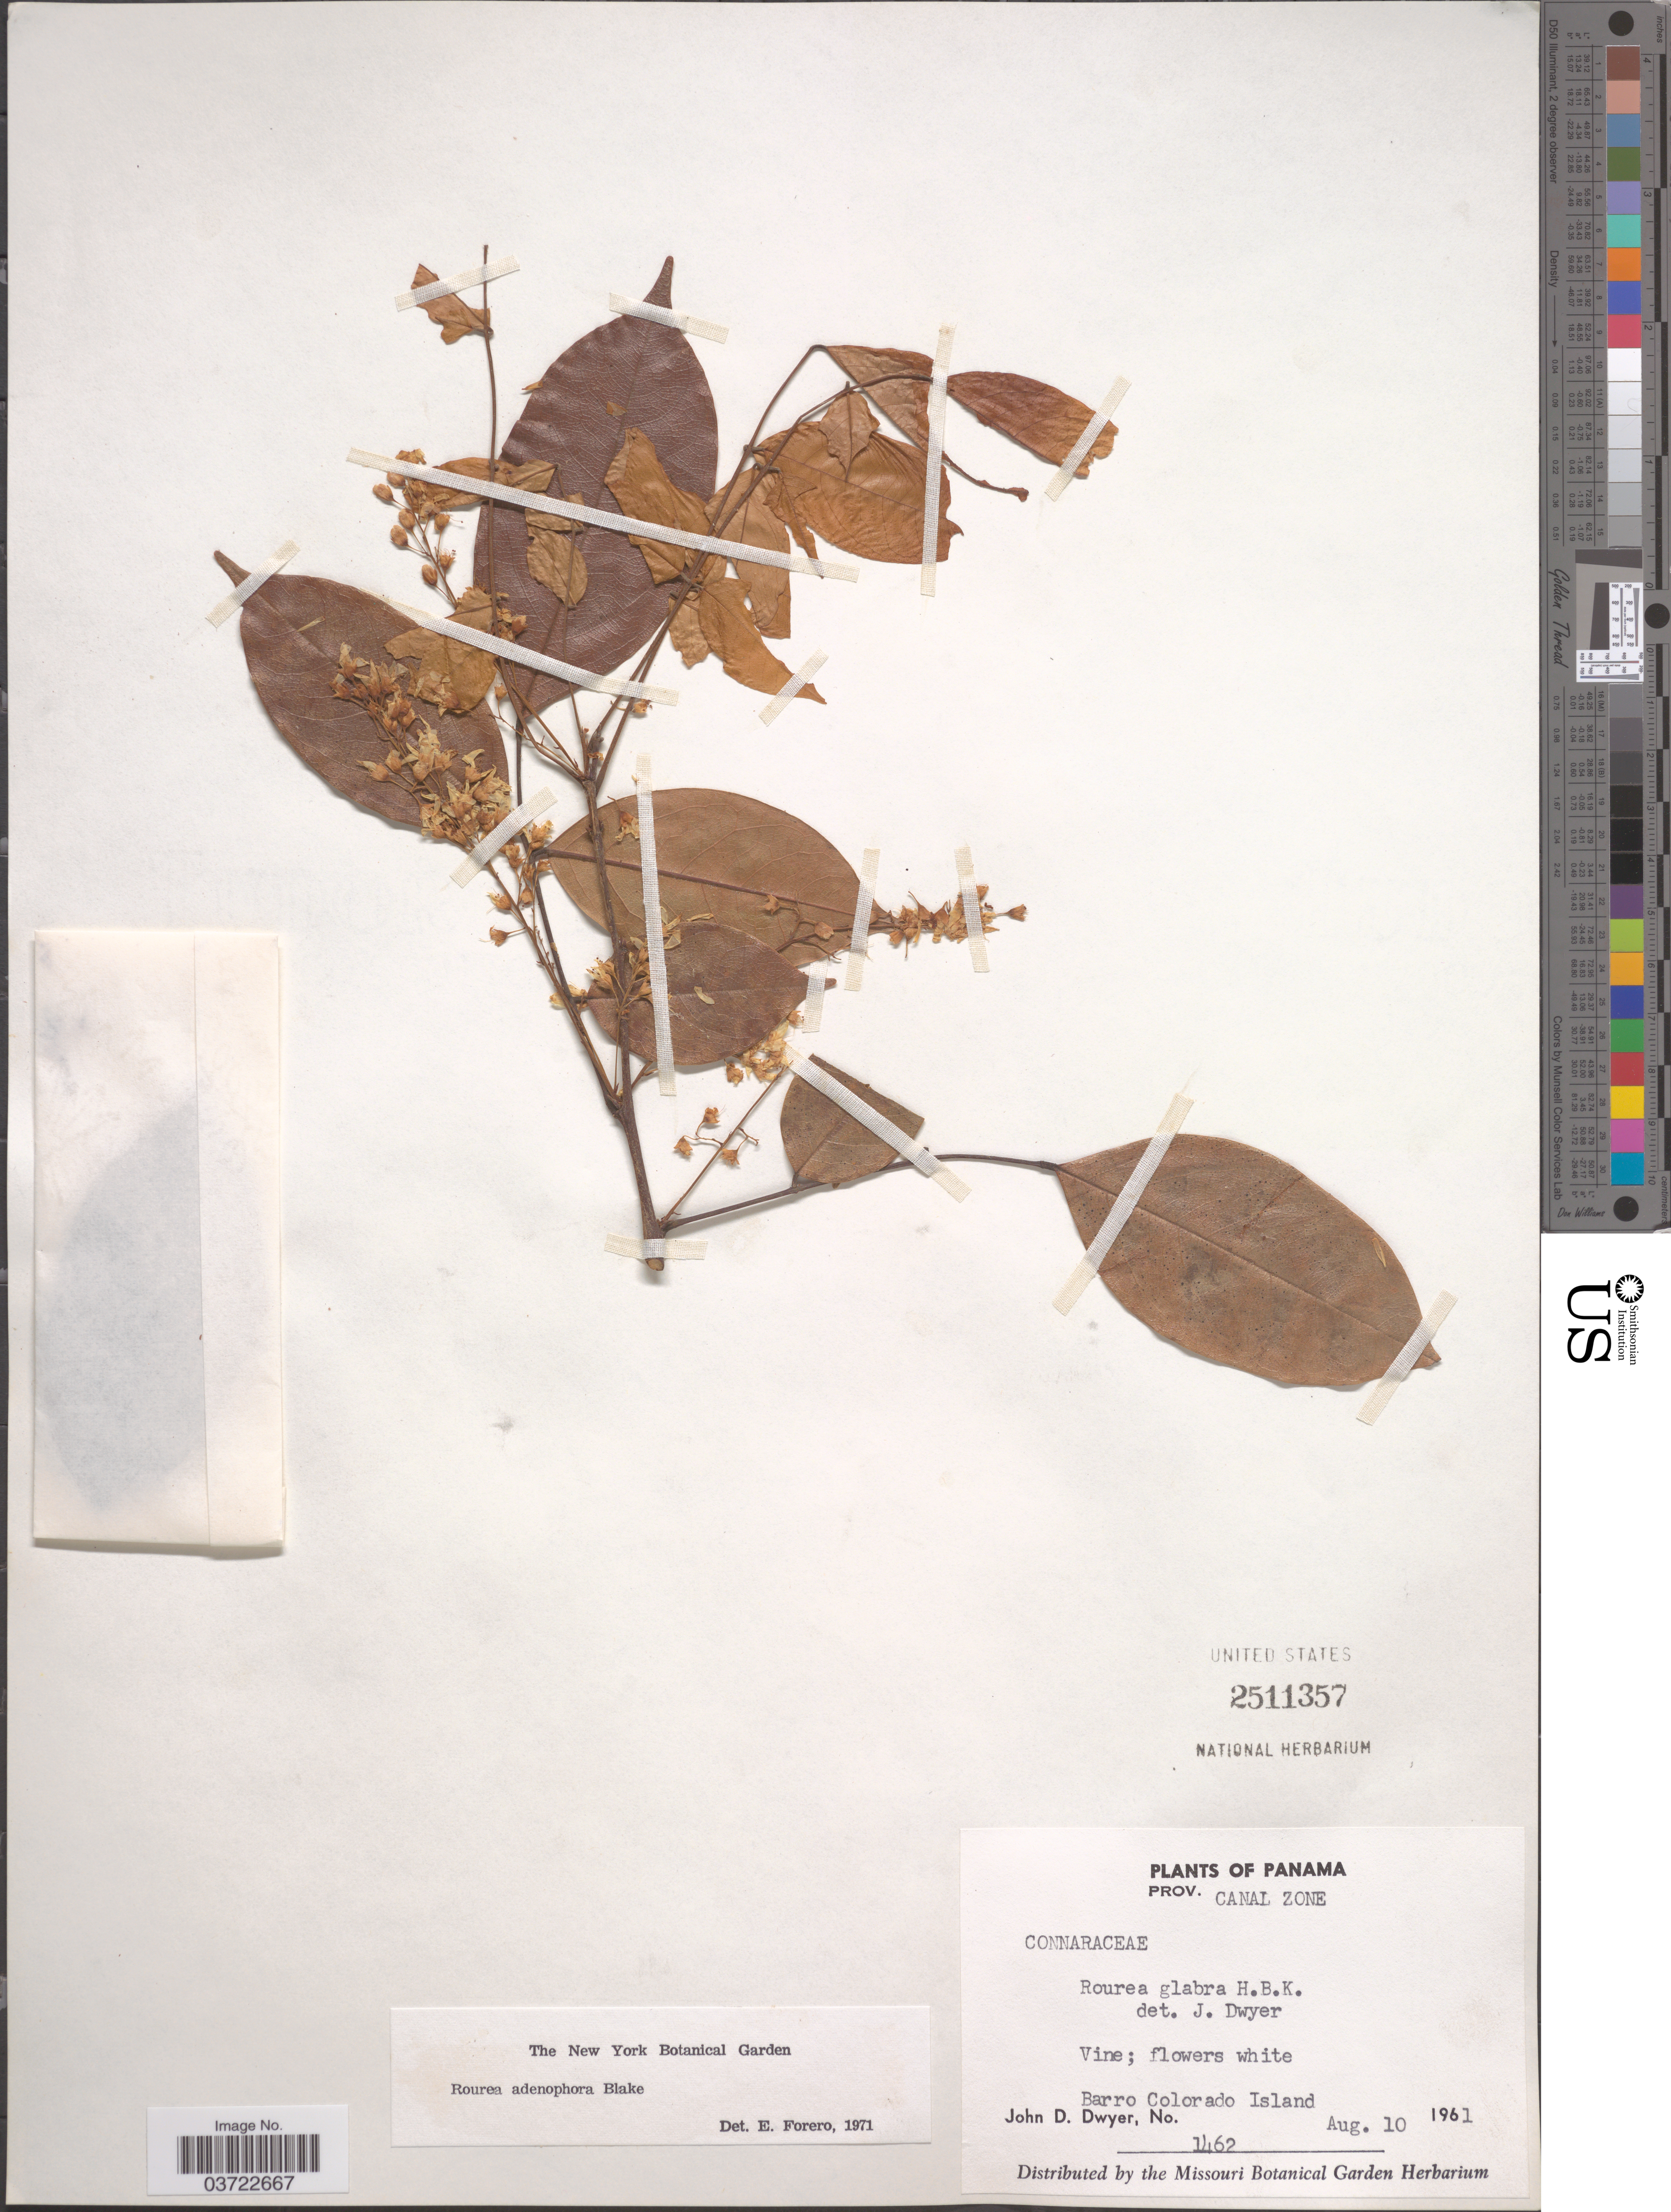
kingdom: Plantae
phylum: Tracheophyta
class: Magnoliopsida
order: Oxalidales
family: Connaraceae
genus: Rourea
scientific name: Rourea adenophora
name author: S.F. Blake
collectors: J. D. Dwyer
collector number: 1462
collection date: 1961-08-10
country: Panama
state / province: Colón / Panamá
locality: Prov. Canal Zone. Barro Colorado Island.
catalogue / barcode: US 2511357